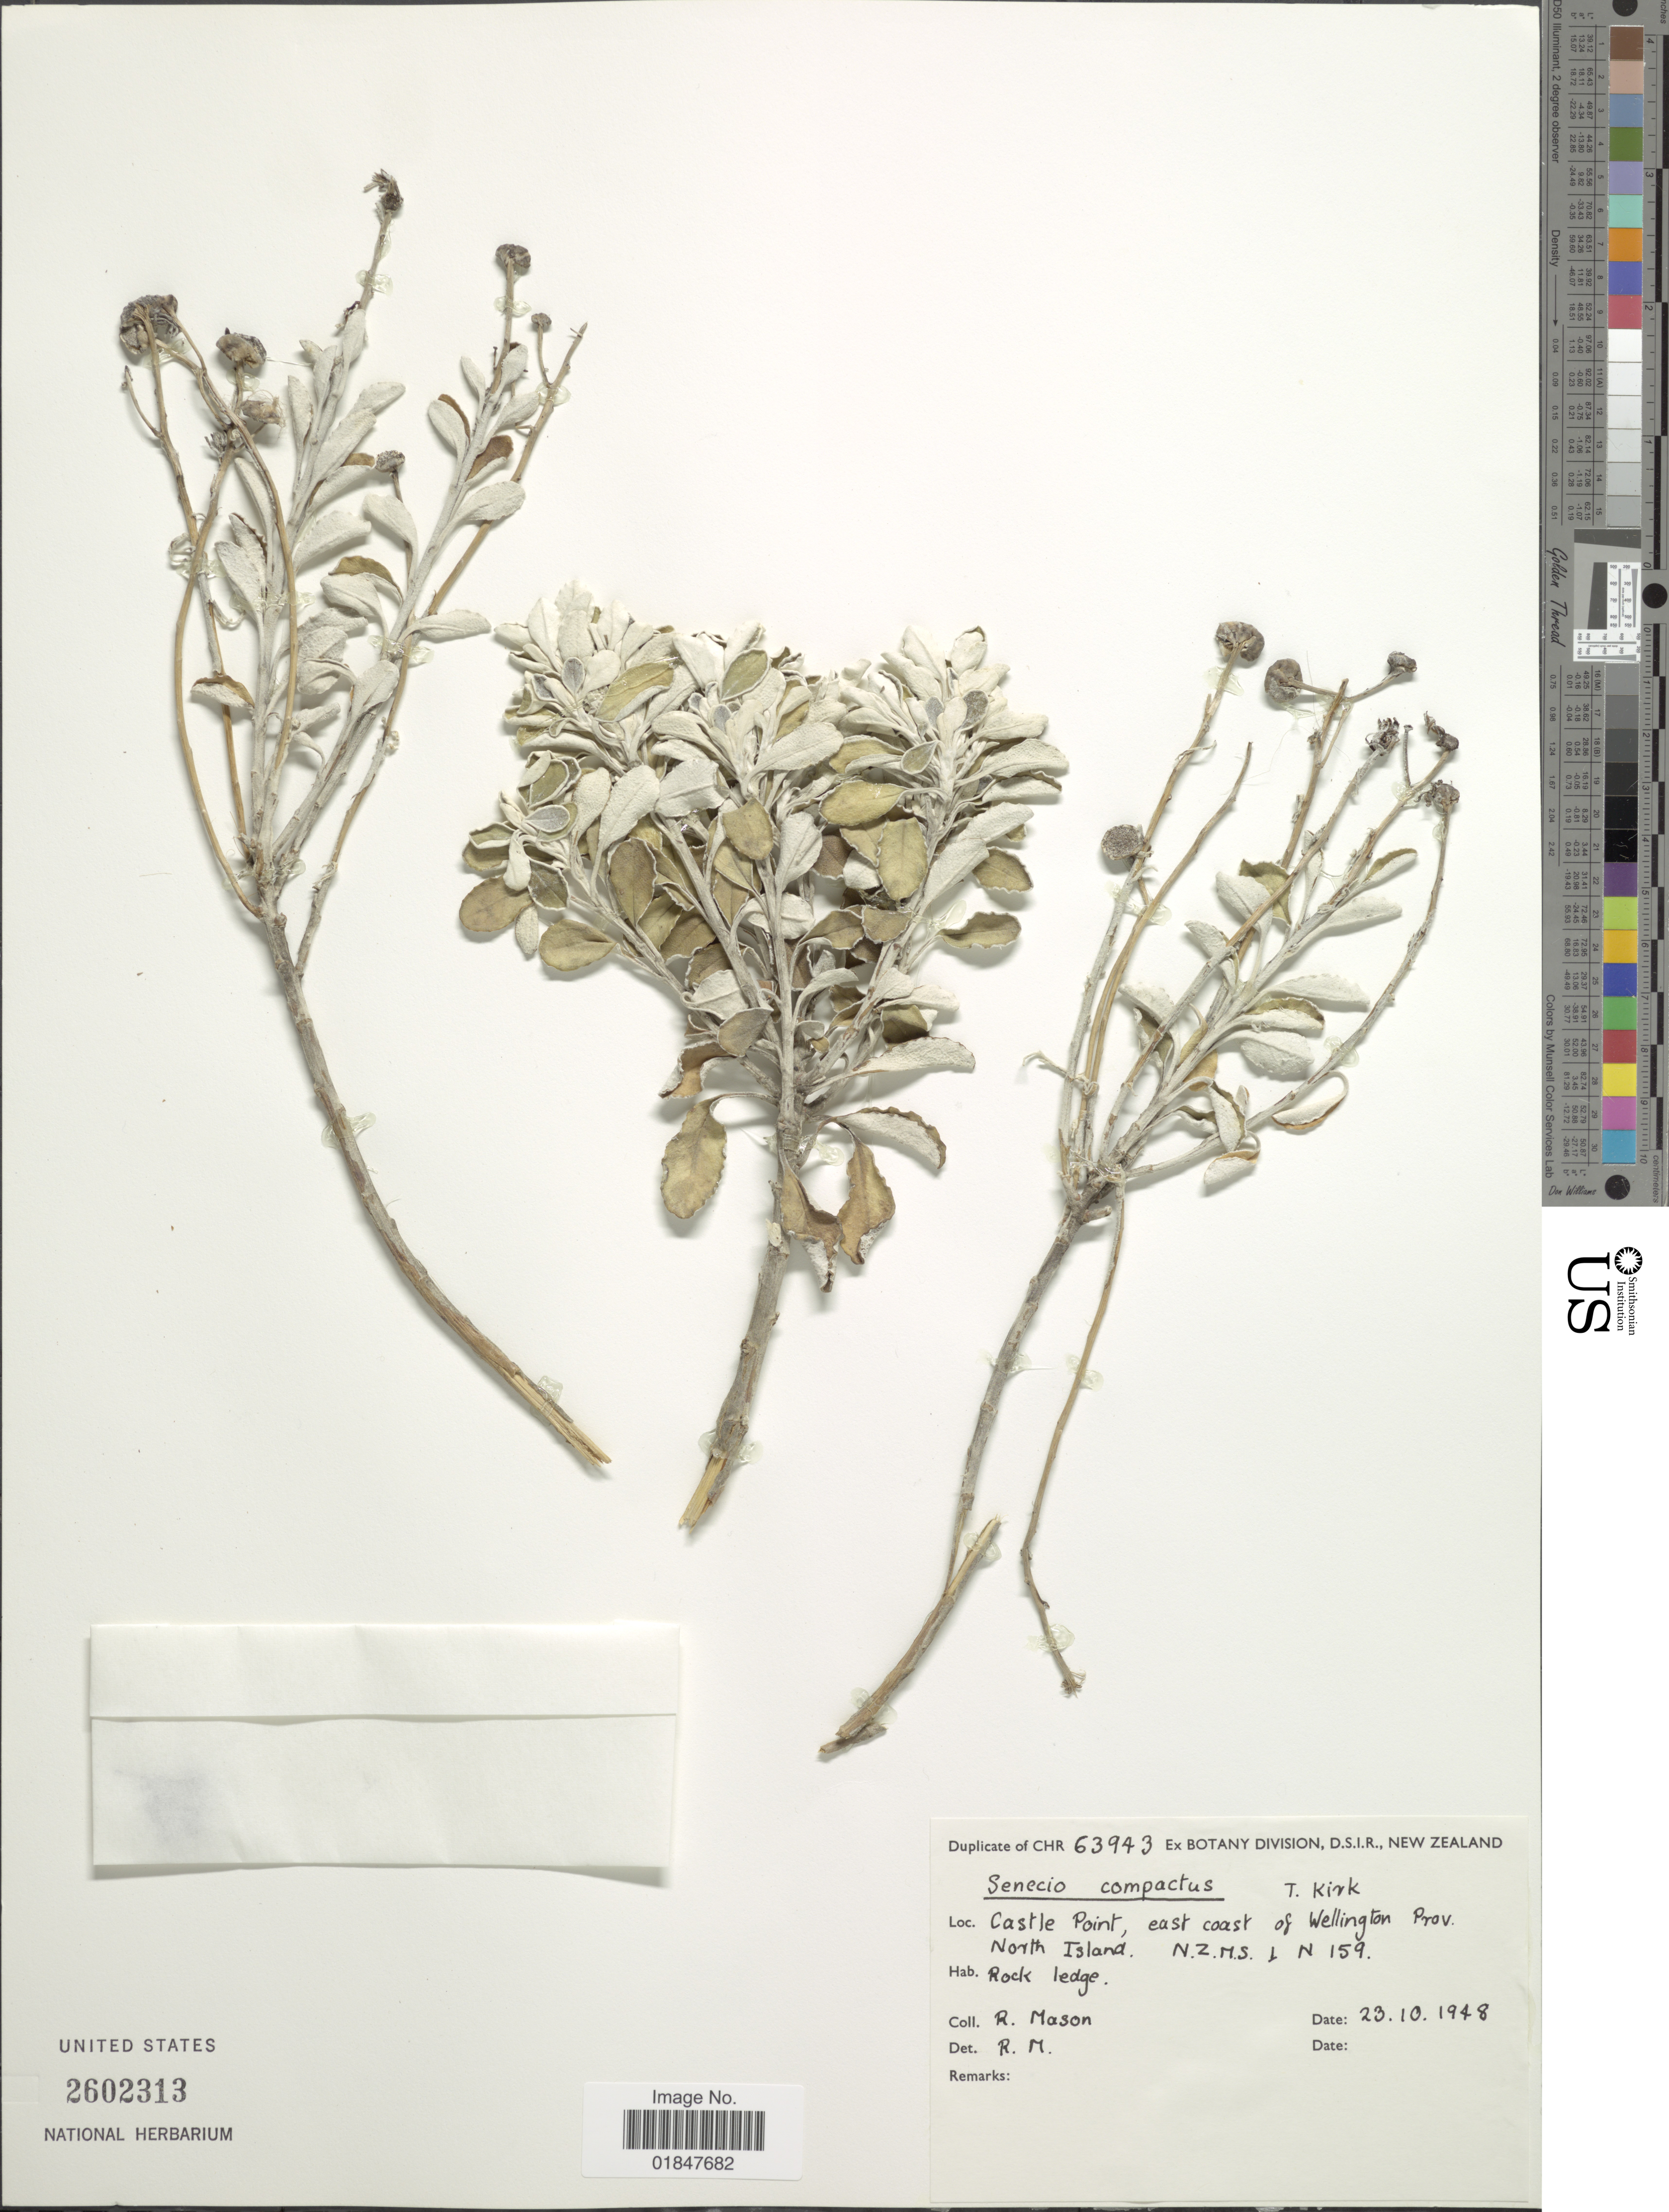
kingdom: Plantae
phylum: Tracheophyta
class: Magnoliopsida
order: Asterales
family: Asteraceae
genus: Brachyglottis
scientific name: Brachyglottis compacta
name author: (Kirk) B. Nord.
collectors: R. Mason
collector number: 63943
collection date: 1948-10-23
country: New Zealand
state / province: Wellington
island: North Island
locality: Castle Point, east coast of Wellington Prov., N.Z.M.S 1 N 159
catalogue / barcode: US 2602313